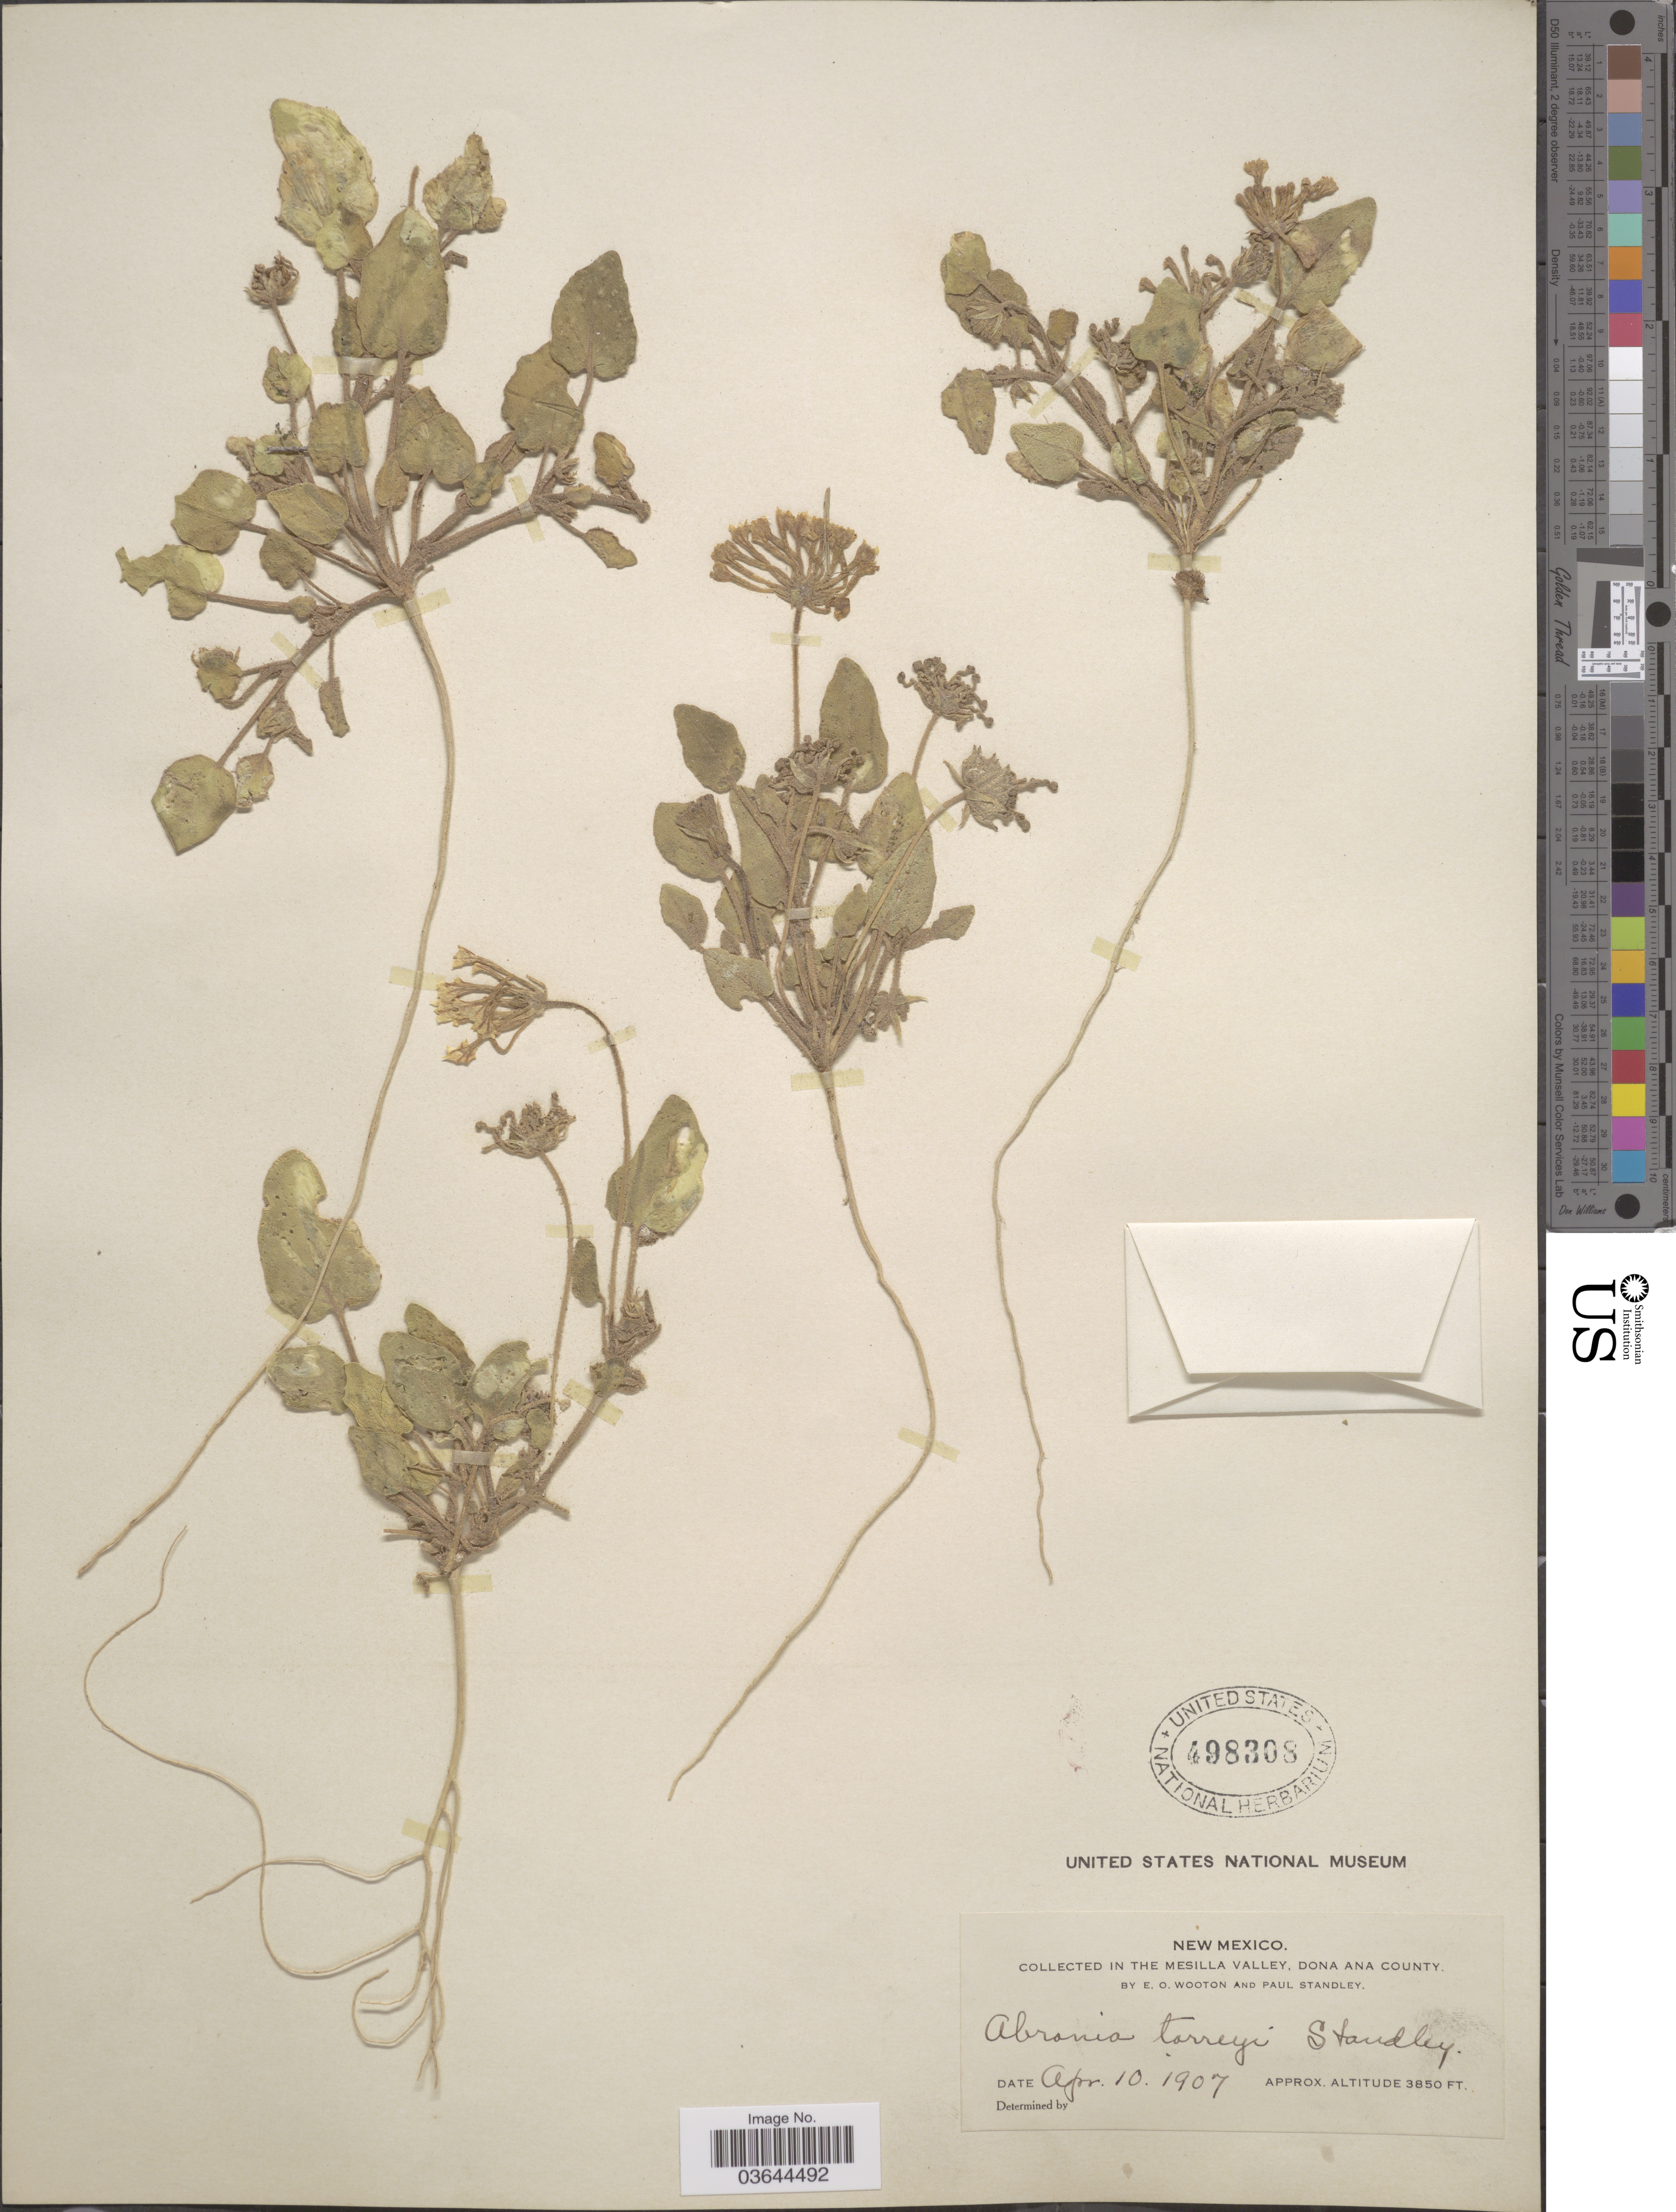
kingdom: Plantae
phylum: Tracheophyta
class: Magnoliopsida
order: Caryophyllales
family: Nyctaginaceae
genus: Abronia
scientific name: Abronia angustifolia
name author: Greene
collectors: E. O. Wooton & P. C. Standley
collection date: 1907-04-10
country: United States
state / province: New Mexico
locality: In the Mesilla Valley, Dona Ana County.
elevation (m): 1173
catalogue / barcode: US 498308